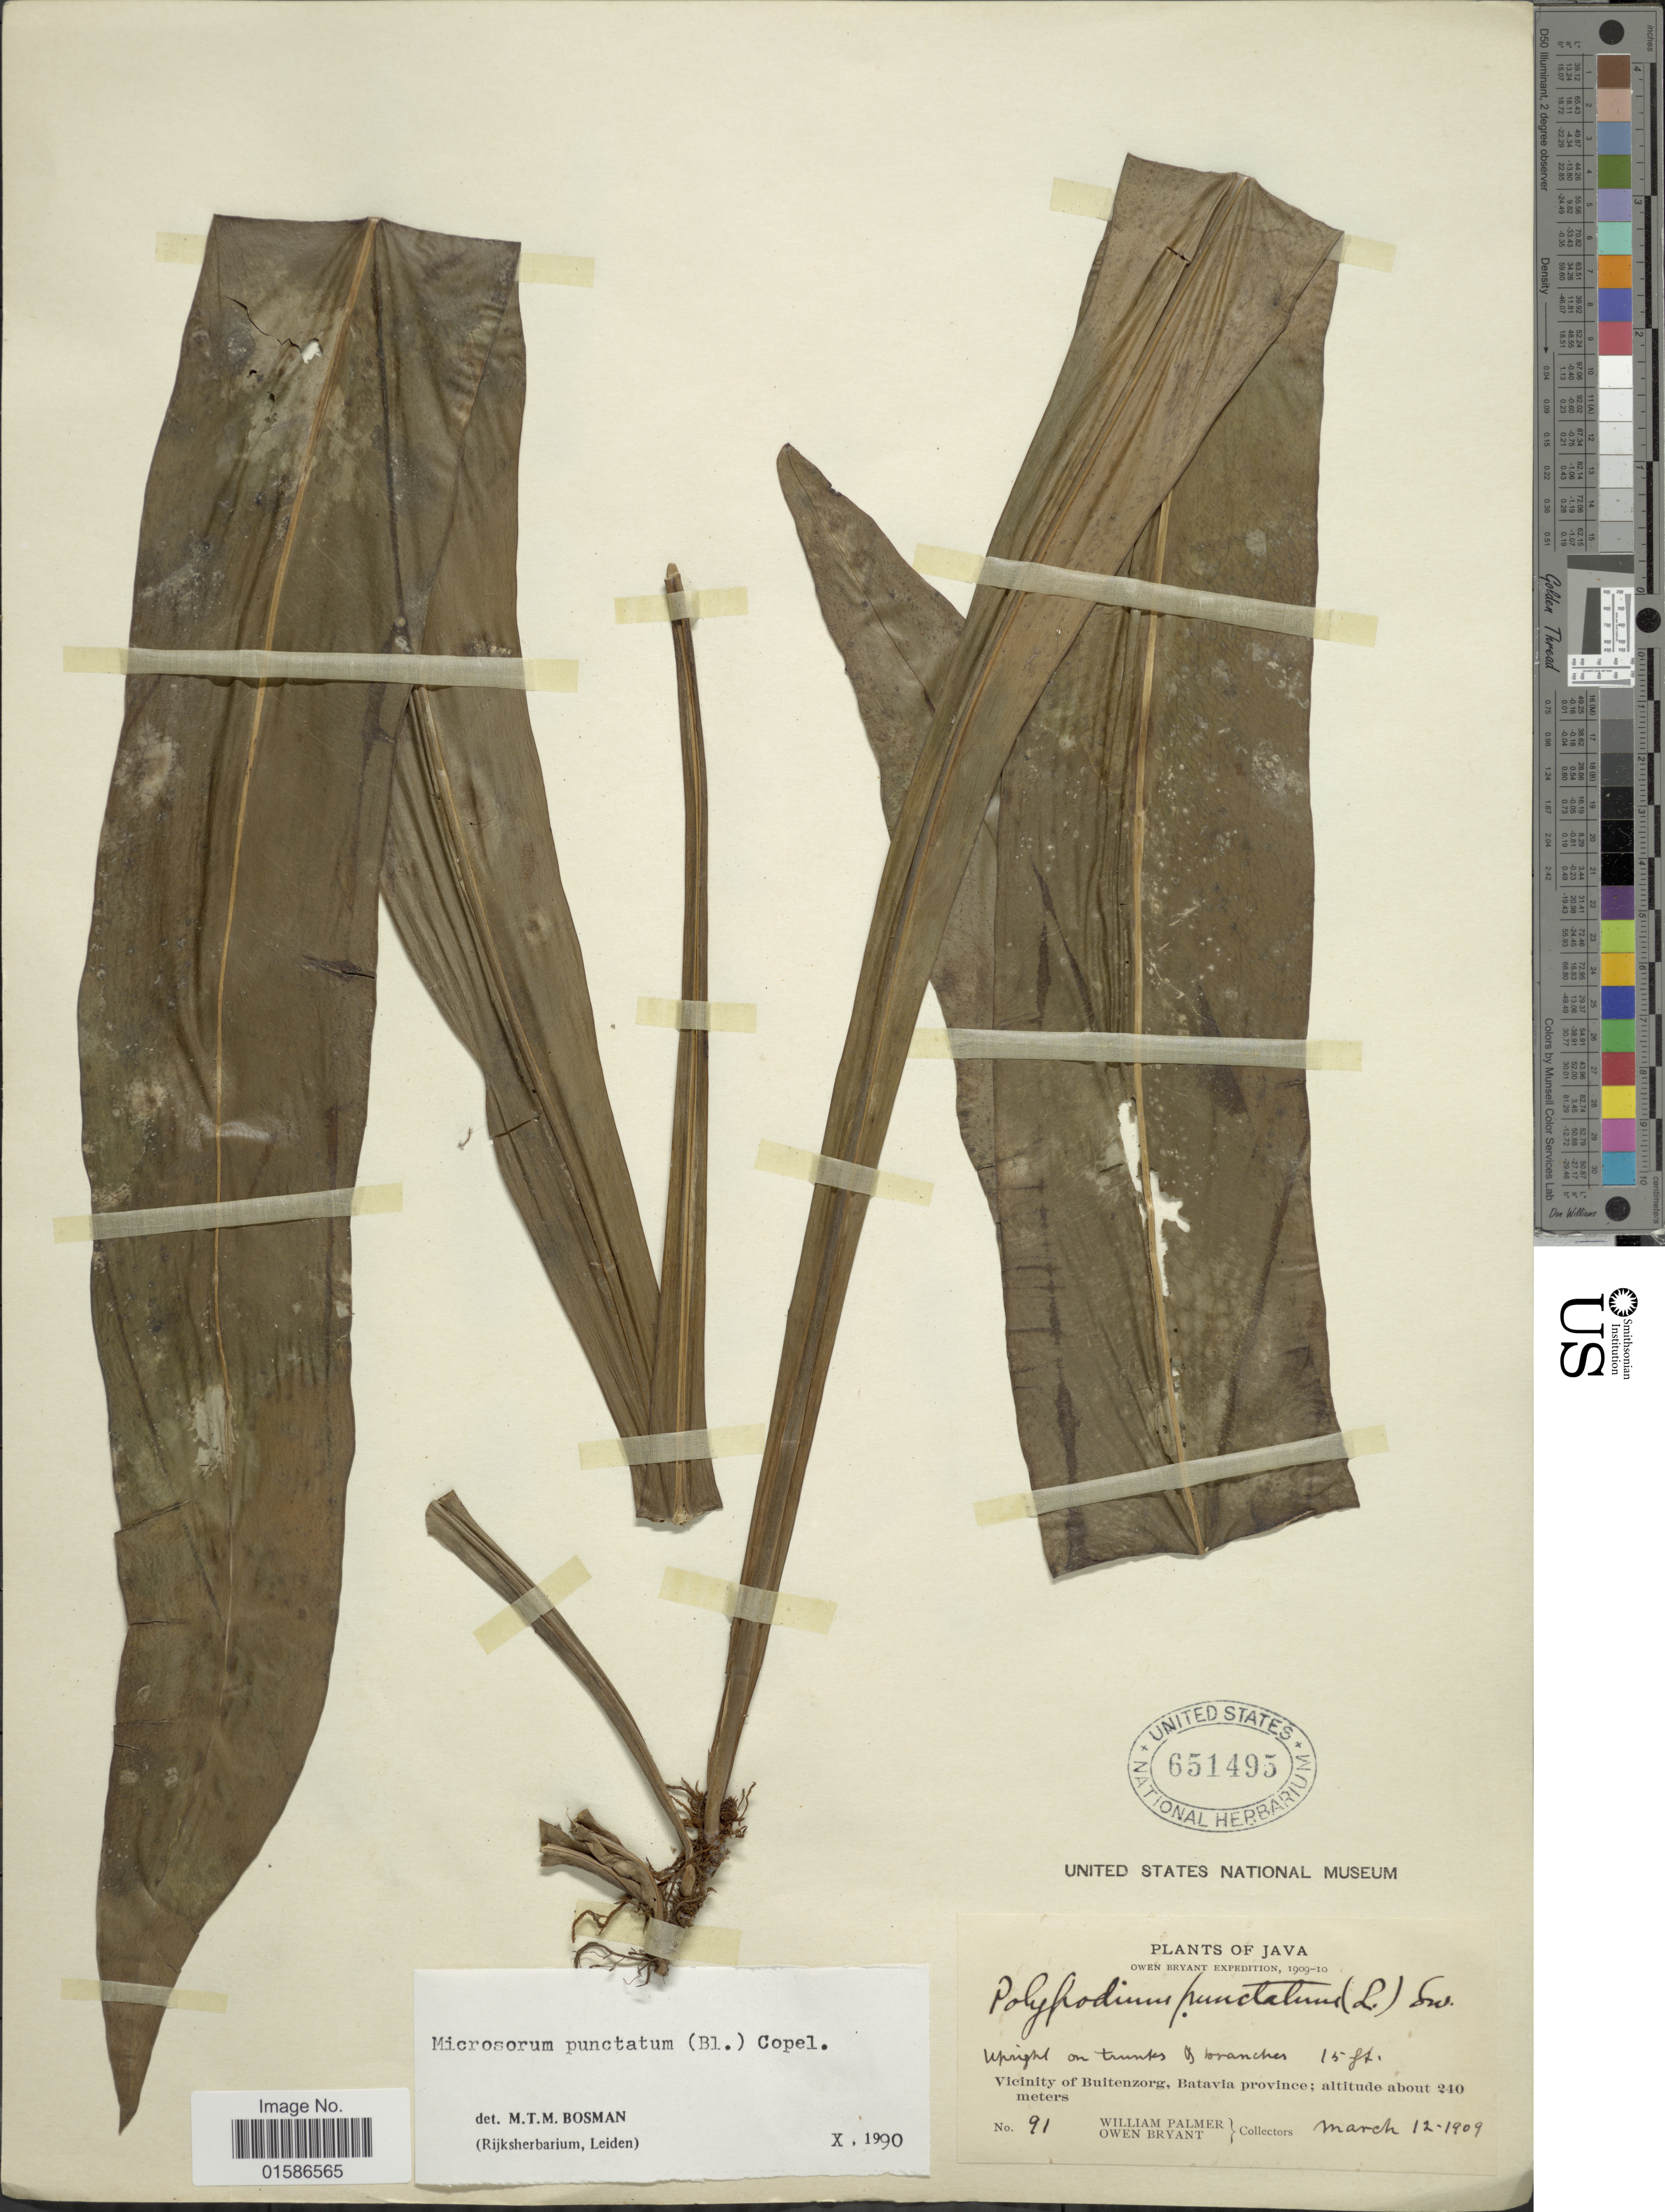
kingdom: Plantae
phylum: Tracheophyta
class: Polypodiopsida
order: Polypodiales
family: Polypodiaceae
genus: Microsorum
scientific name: Microsorum punctatum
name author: (L.) Copel.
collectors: W. Palmer & O. Bryant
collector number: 91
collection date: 1909-03-12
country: Indonesia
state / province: Java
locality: Vicinity of Buitenzorg, Batavia province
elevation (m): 240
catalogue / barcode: US 651495